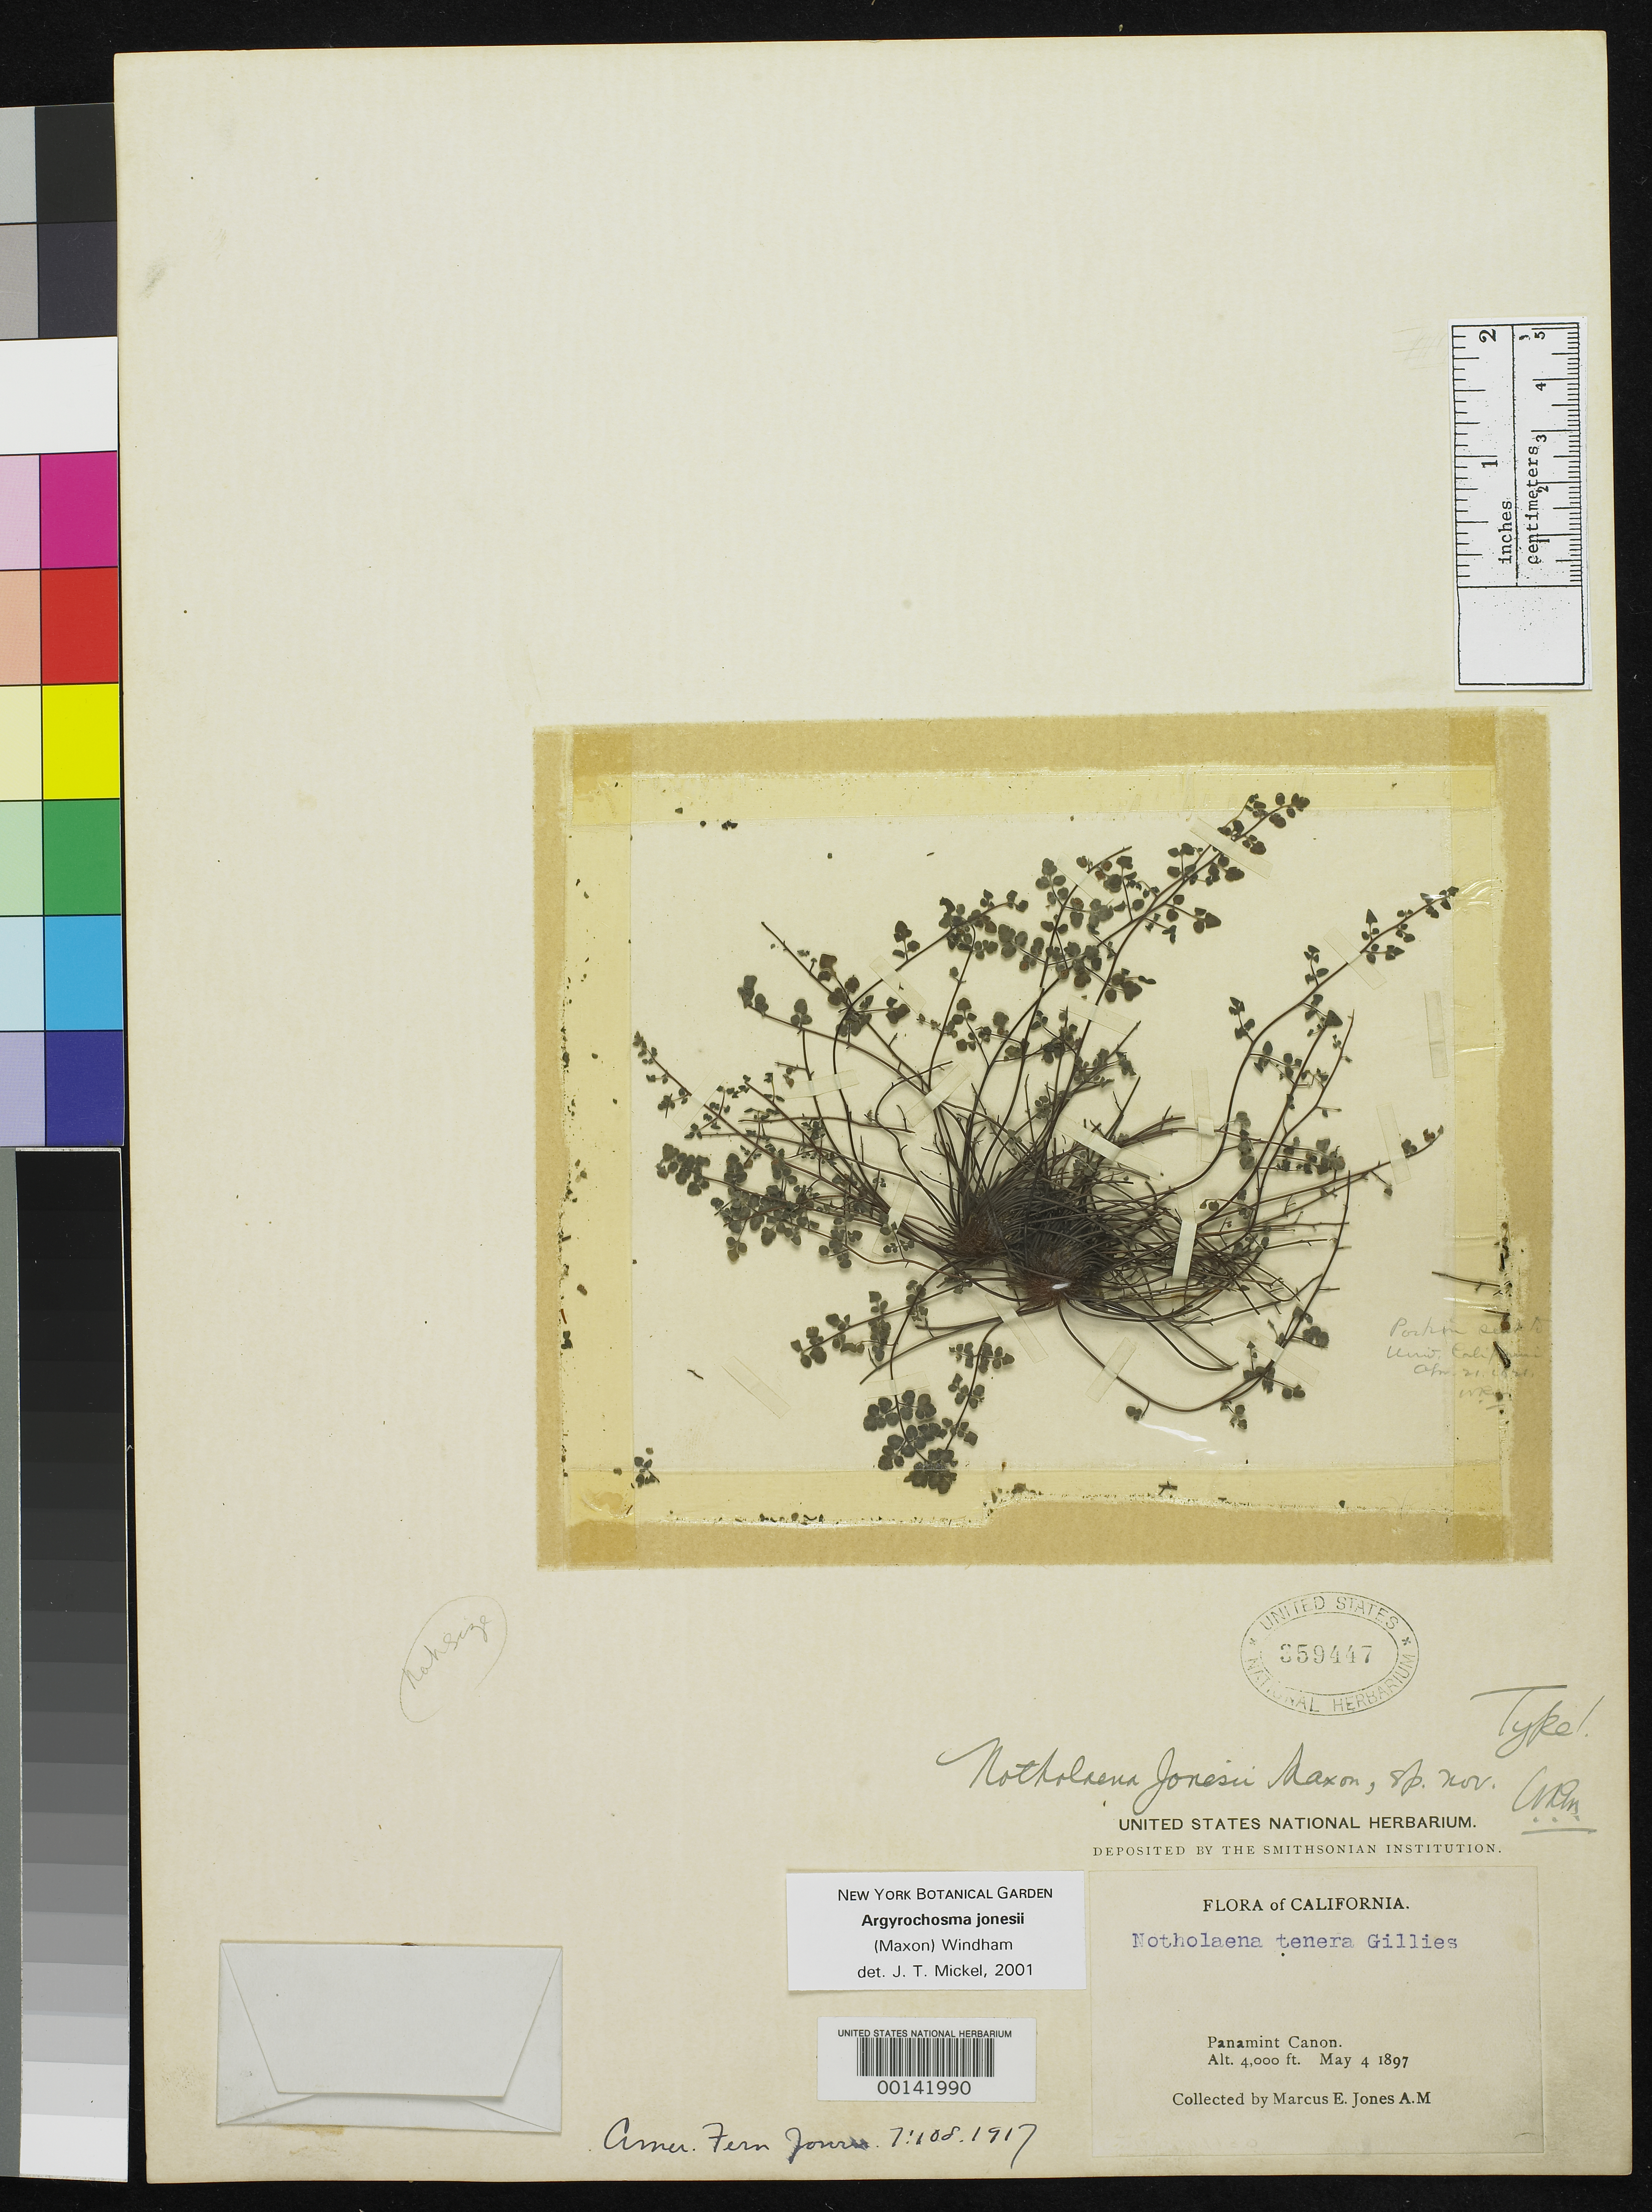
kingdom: Plantae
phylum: Tracheophyta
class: Polypodiopsida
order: Polypodiales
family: Pteridaceae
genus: Notholaena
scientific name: Notholaena jonesii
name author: Maxon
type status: Holotype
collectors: M. E. Jones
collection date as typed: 04 May 1897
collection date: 1897-05-04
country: United States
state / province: California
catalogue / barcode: US 359447